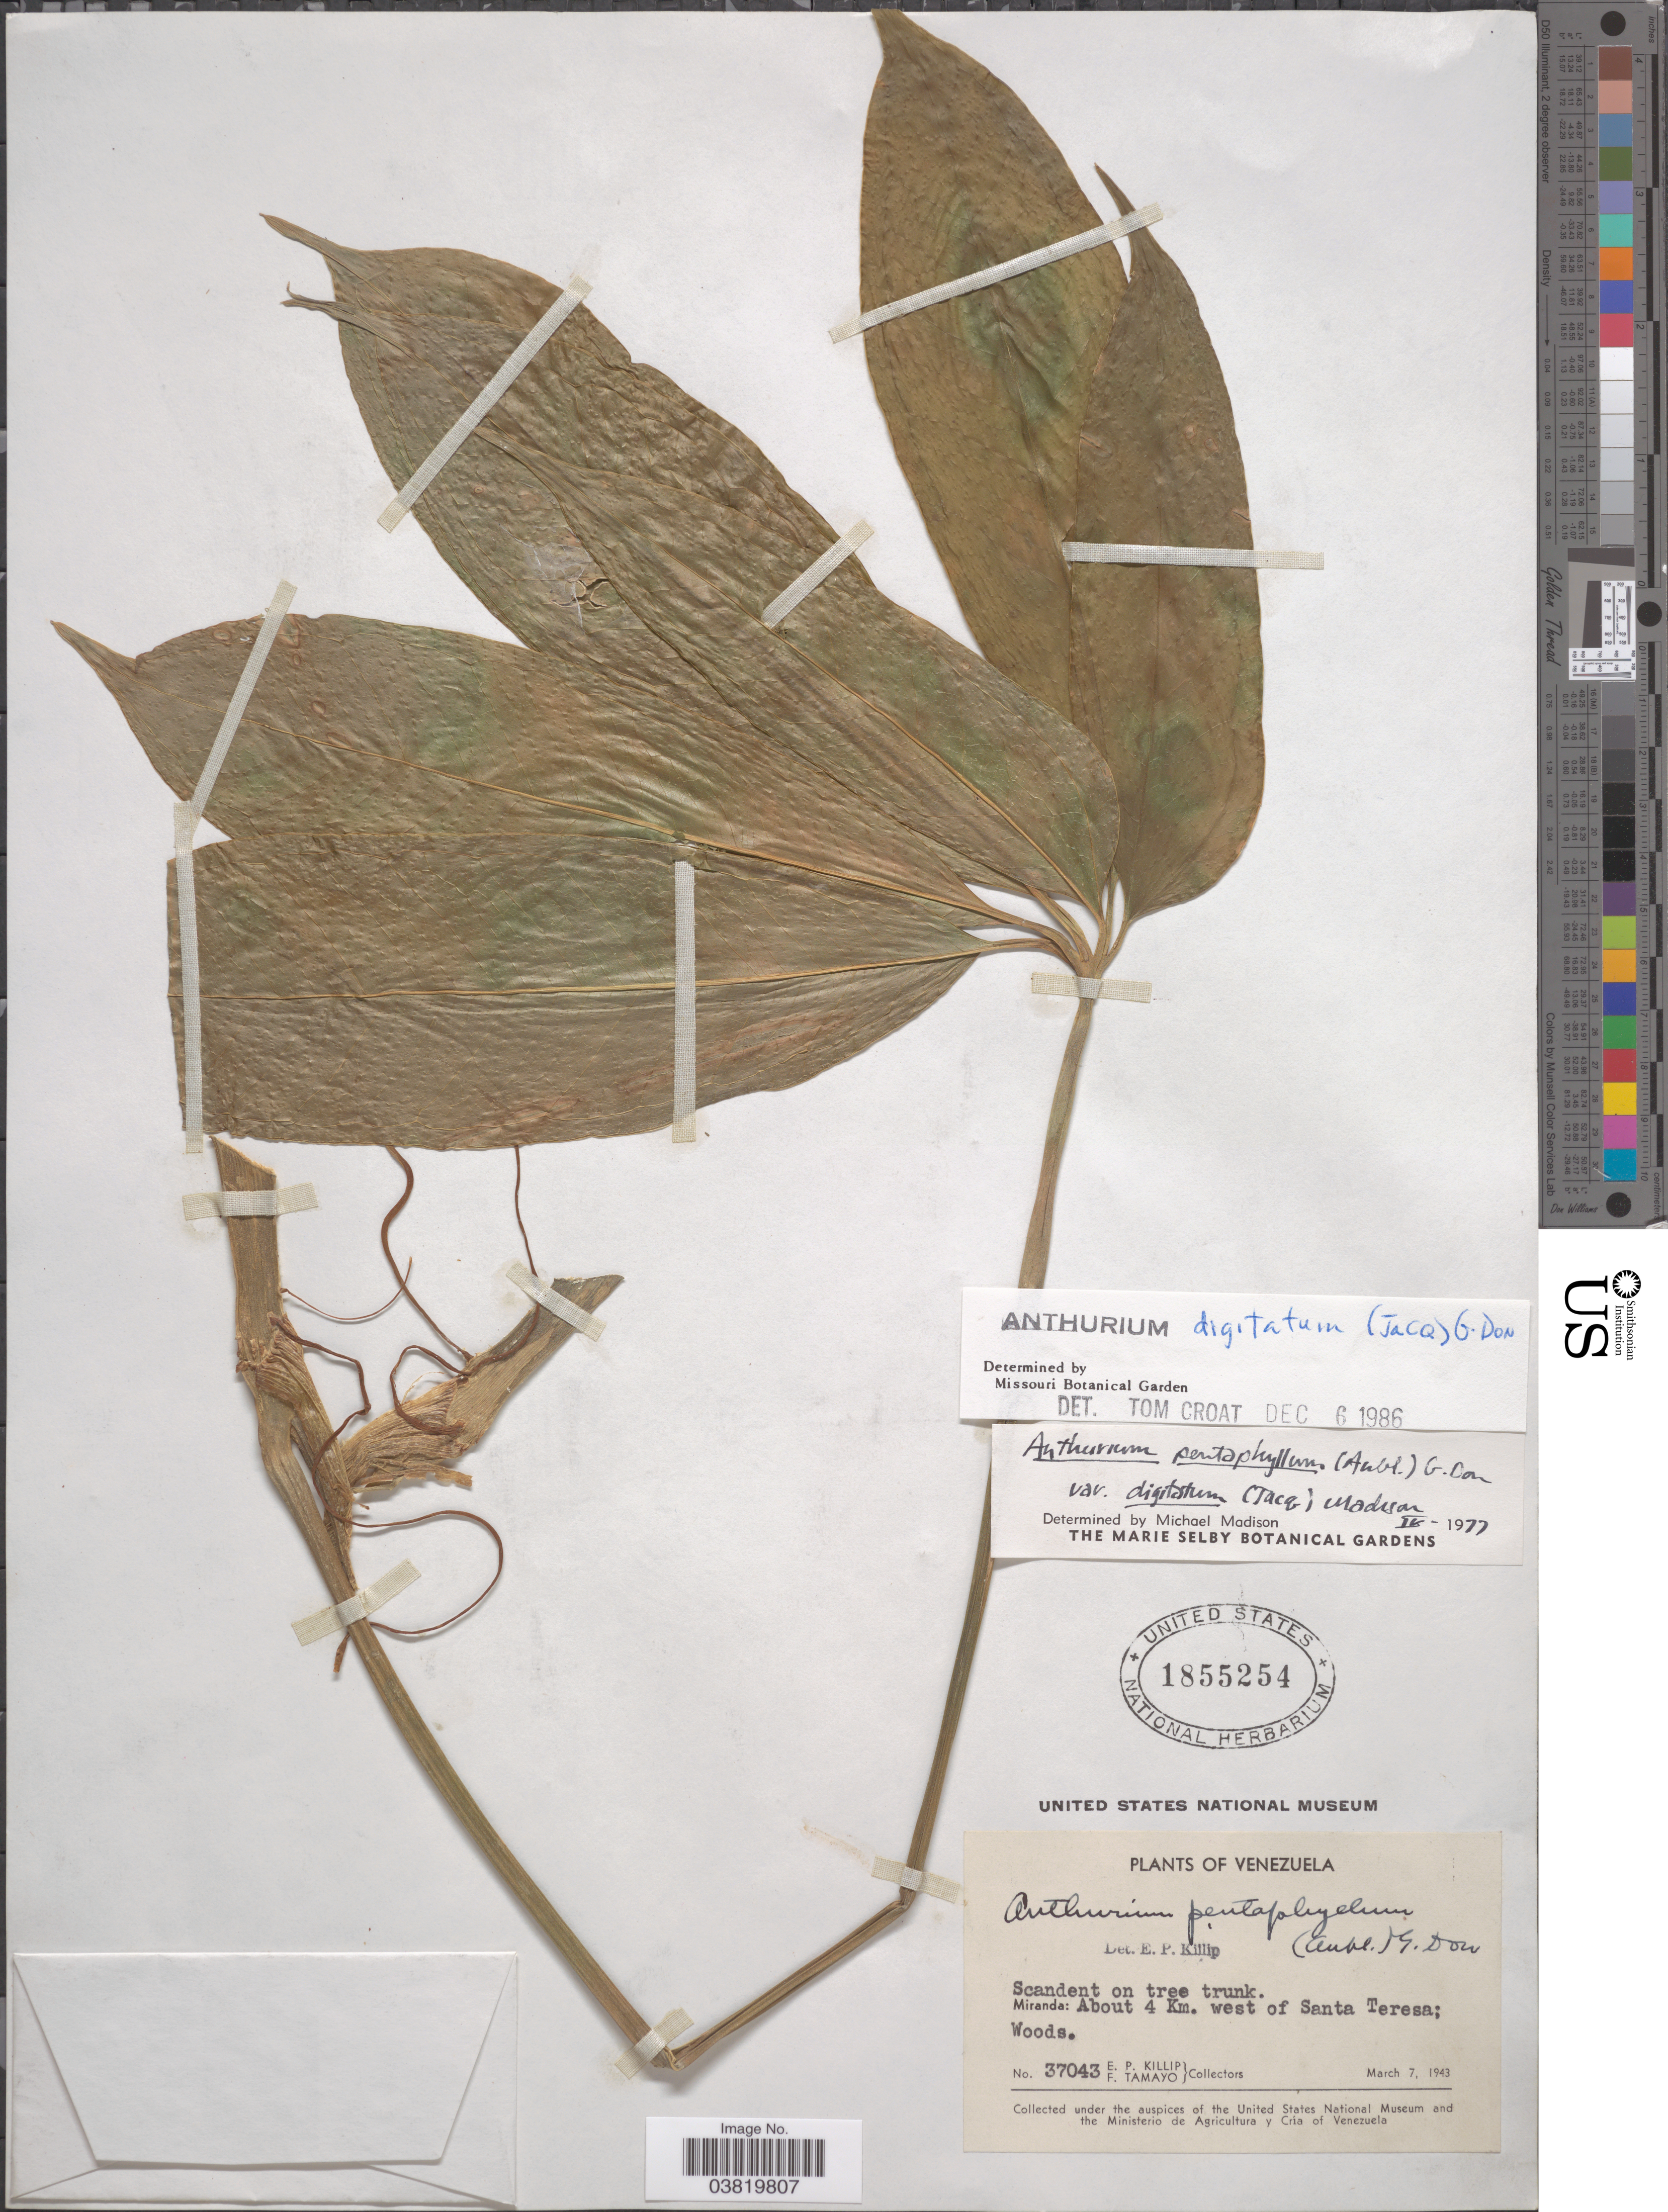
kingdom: Plantae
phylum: Tracheophyta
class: Liliopsida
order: Alismatales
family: Araceae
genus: Anthurium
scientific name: Anthurium digitatum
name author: (Jacq.) G. Don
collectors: E. P. Killip & F. Tamayo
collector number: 37043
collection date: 1943-03-07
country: Venezuela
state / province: Miranda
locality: About 4 Km. west of Santa Teresa.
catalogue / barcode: US 1855254